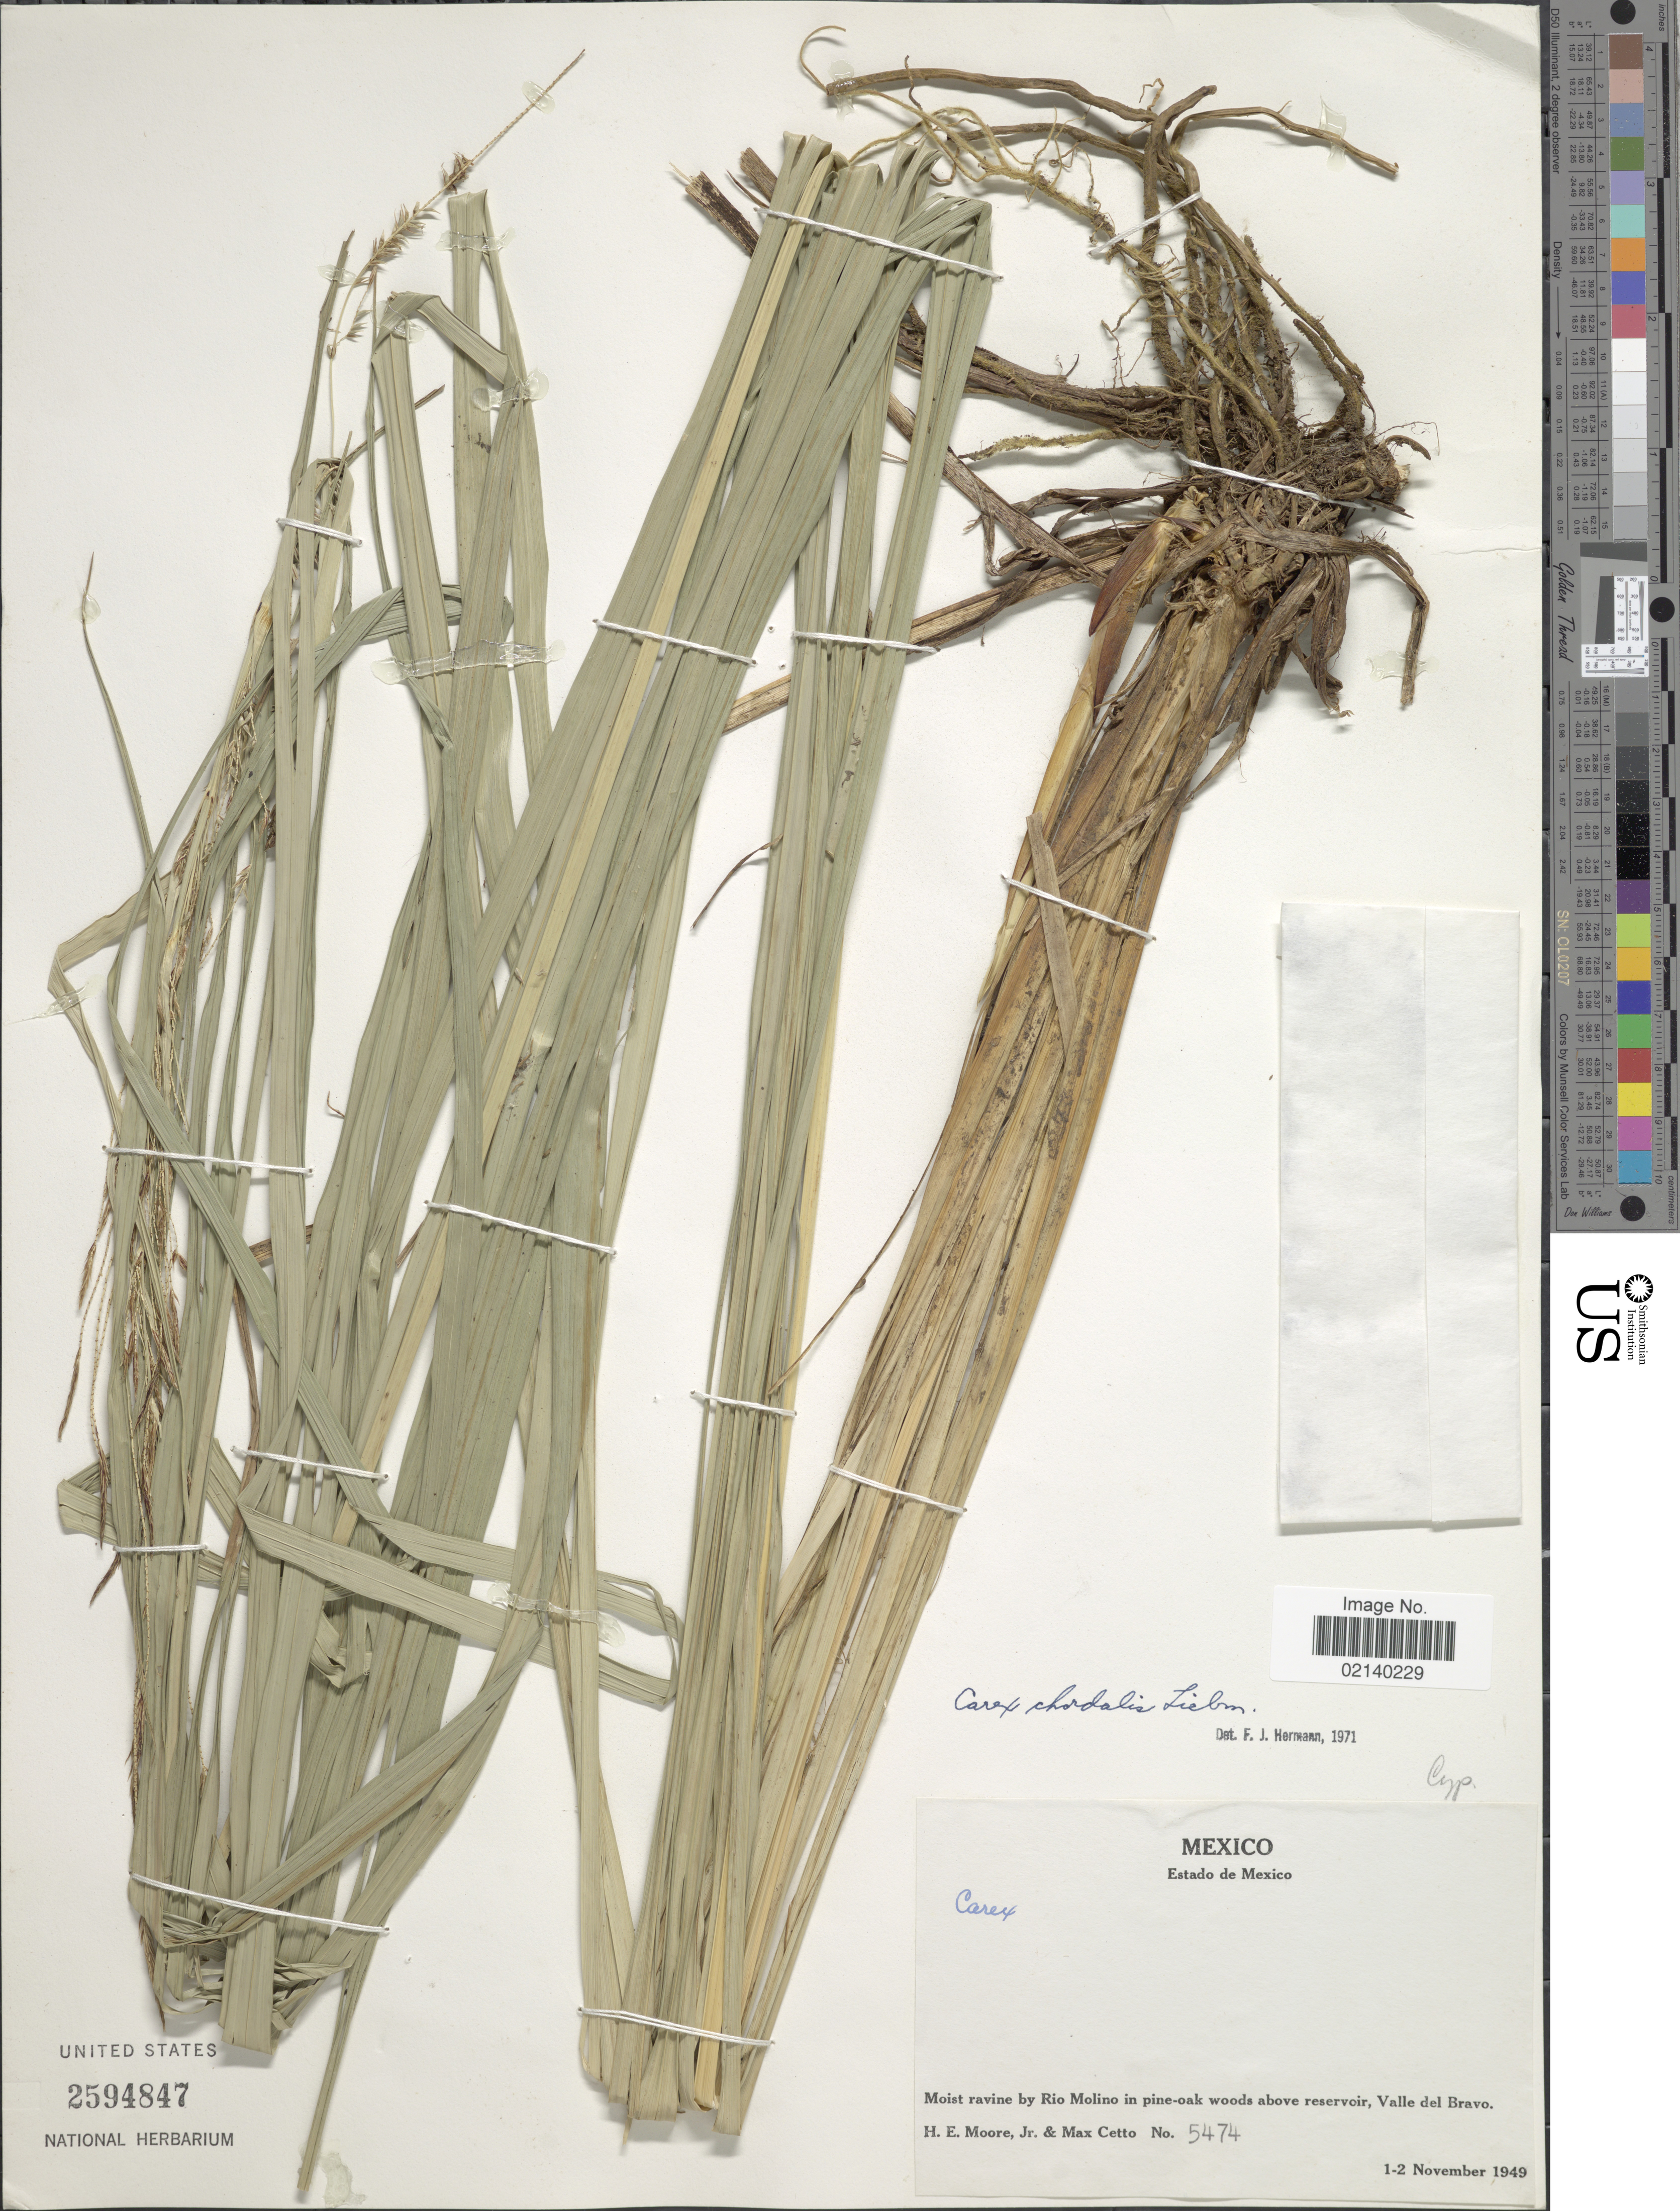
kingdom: Plantae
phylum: Tracheophyta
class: Liliopsida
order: Poales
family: Cyperaceae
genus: Carex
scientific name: Carex chordalis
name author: Liebm.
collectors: H. Moore & M. Cetto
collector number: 5474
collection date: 1949-11-01/1949-11-02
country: Mexico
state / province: México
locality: Moist ravine by Rio Molino in pine- oak woods above reservoir, Valle del Bravo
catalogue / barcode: US 2594847